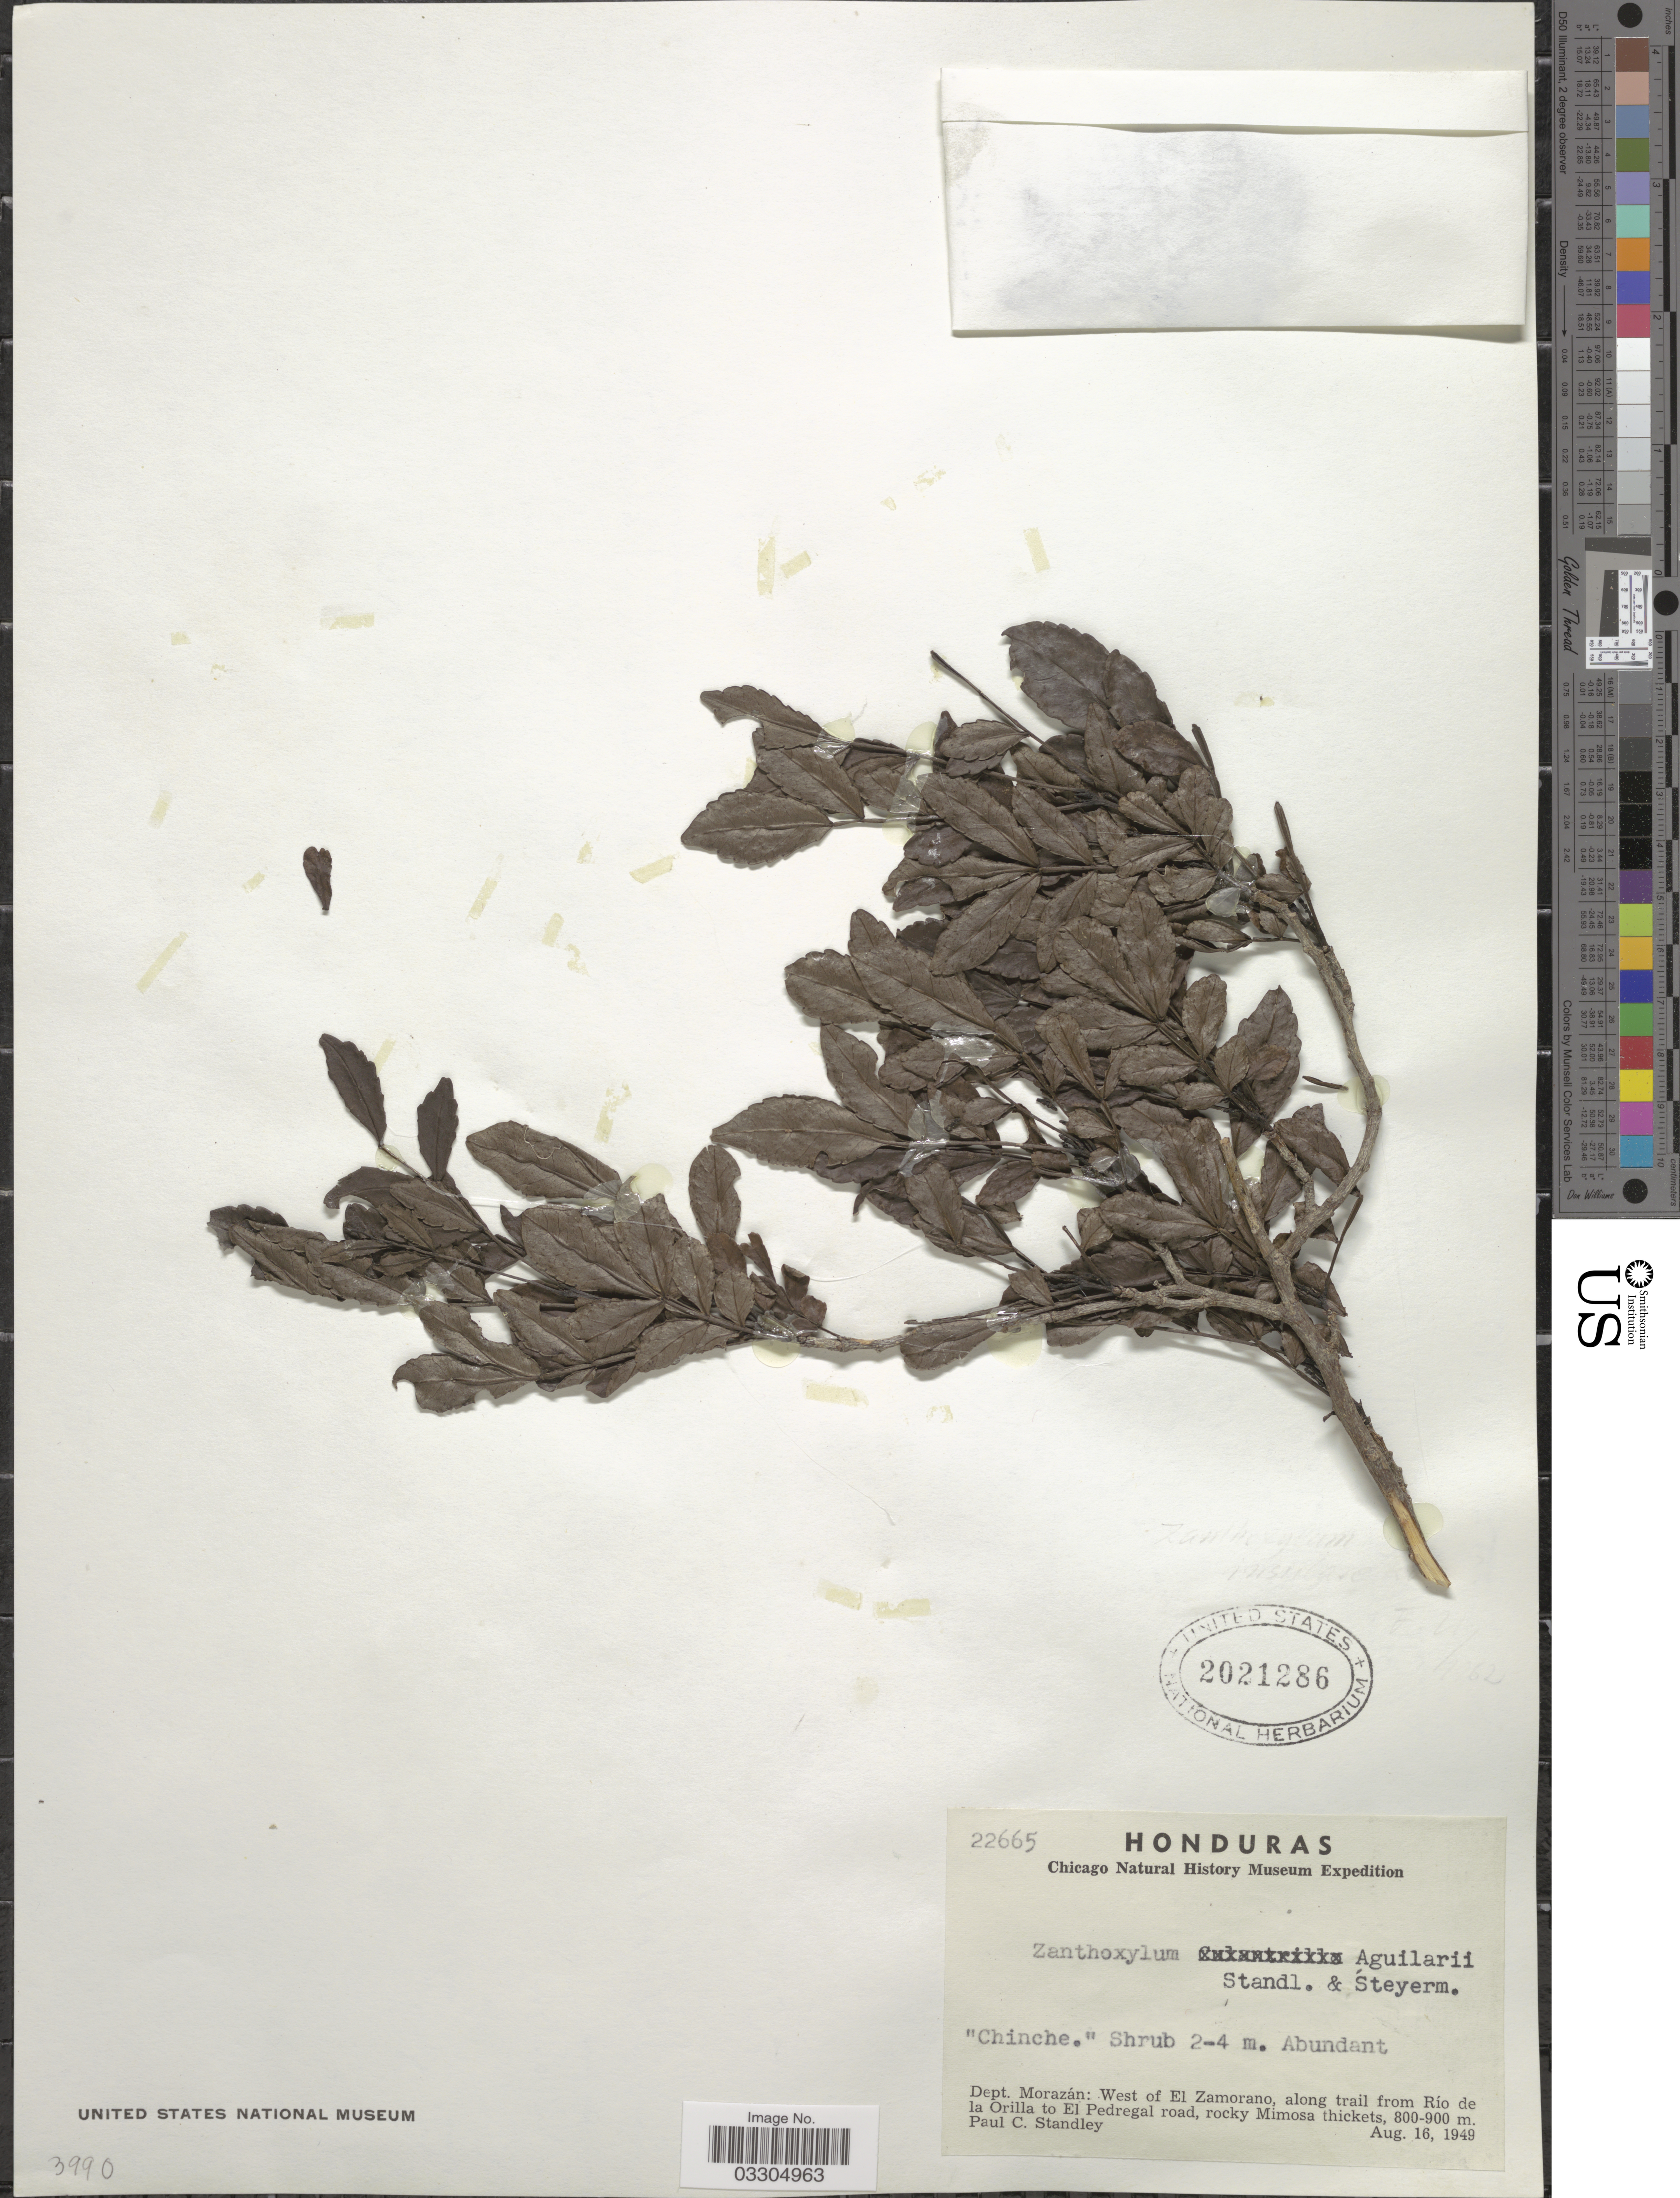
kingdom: Plantae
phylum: Tracheophyta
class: Magnoliopsida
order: Sapindales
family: Rutaceae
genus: Zanthoxylum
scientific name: Zanthoxylum aguilarii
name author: Standl. & Steyerm.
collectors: P. C. Standley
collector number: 22665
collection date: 1949-08-16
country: Honduras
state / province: Fco. Morazán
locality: Dept. Morazán: West of El Zamorano, along trail from Río de la Orilla to El Pedregal road, rocky Mimosa thickets.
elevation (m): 800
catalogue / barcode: US 2021286